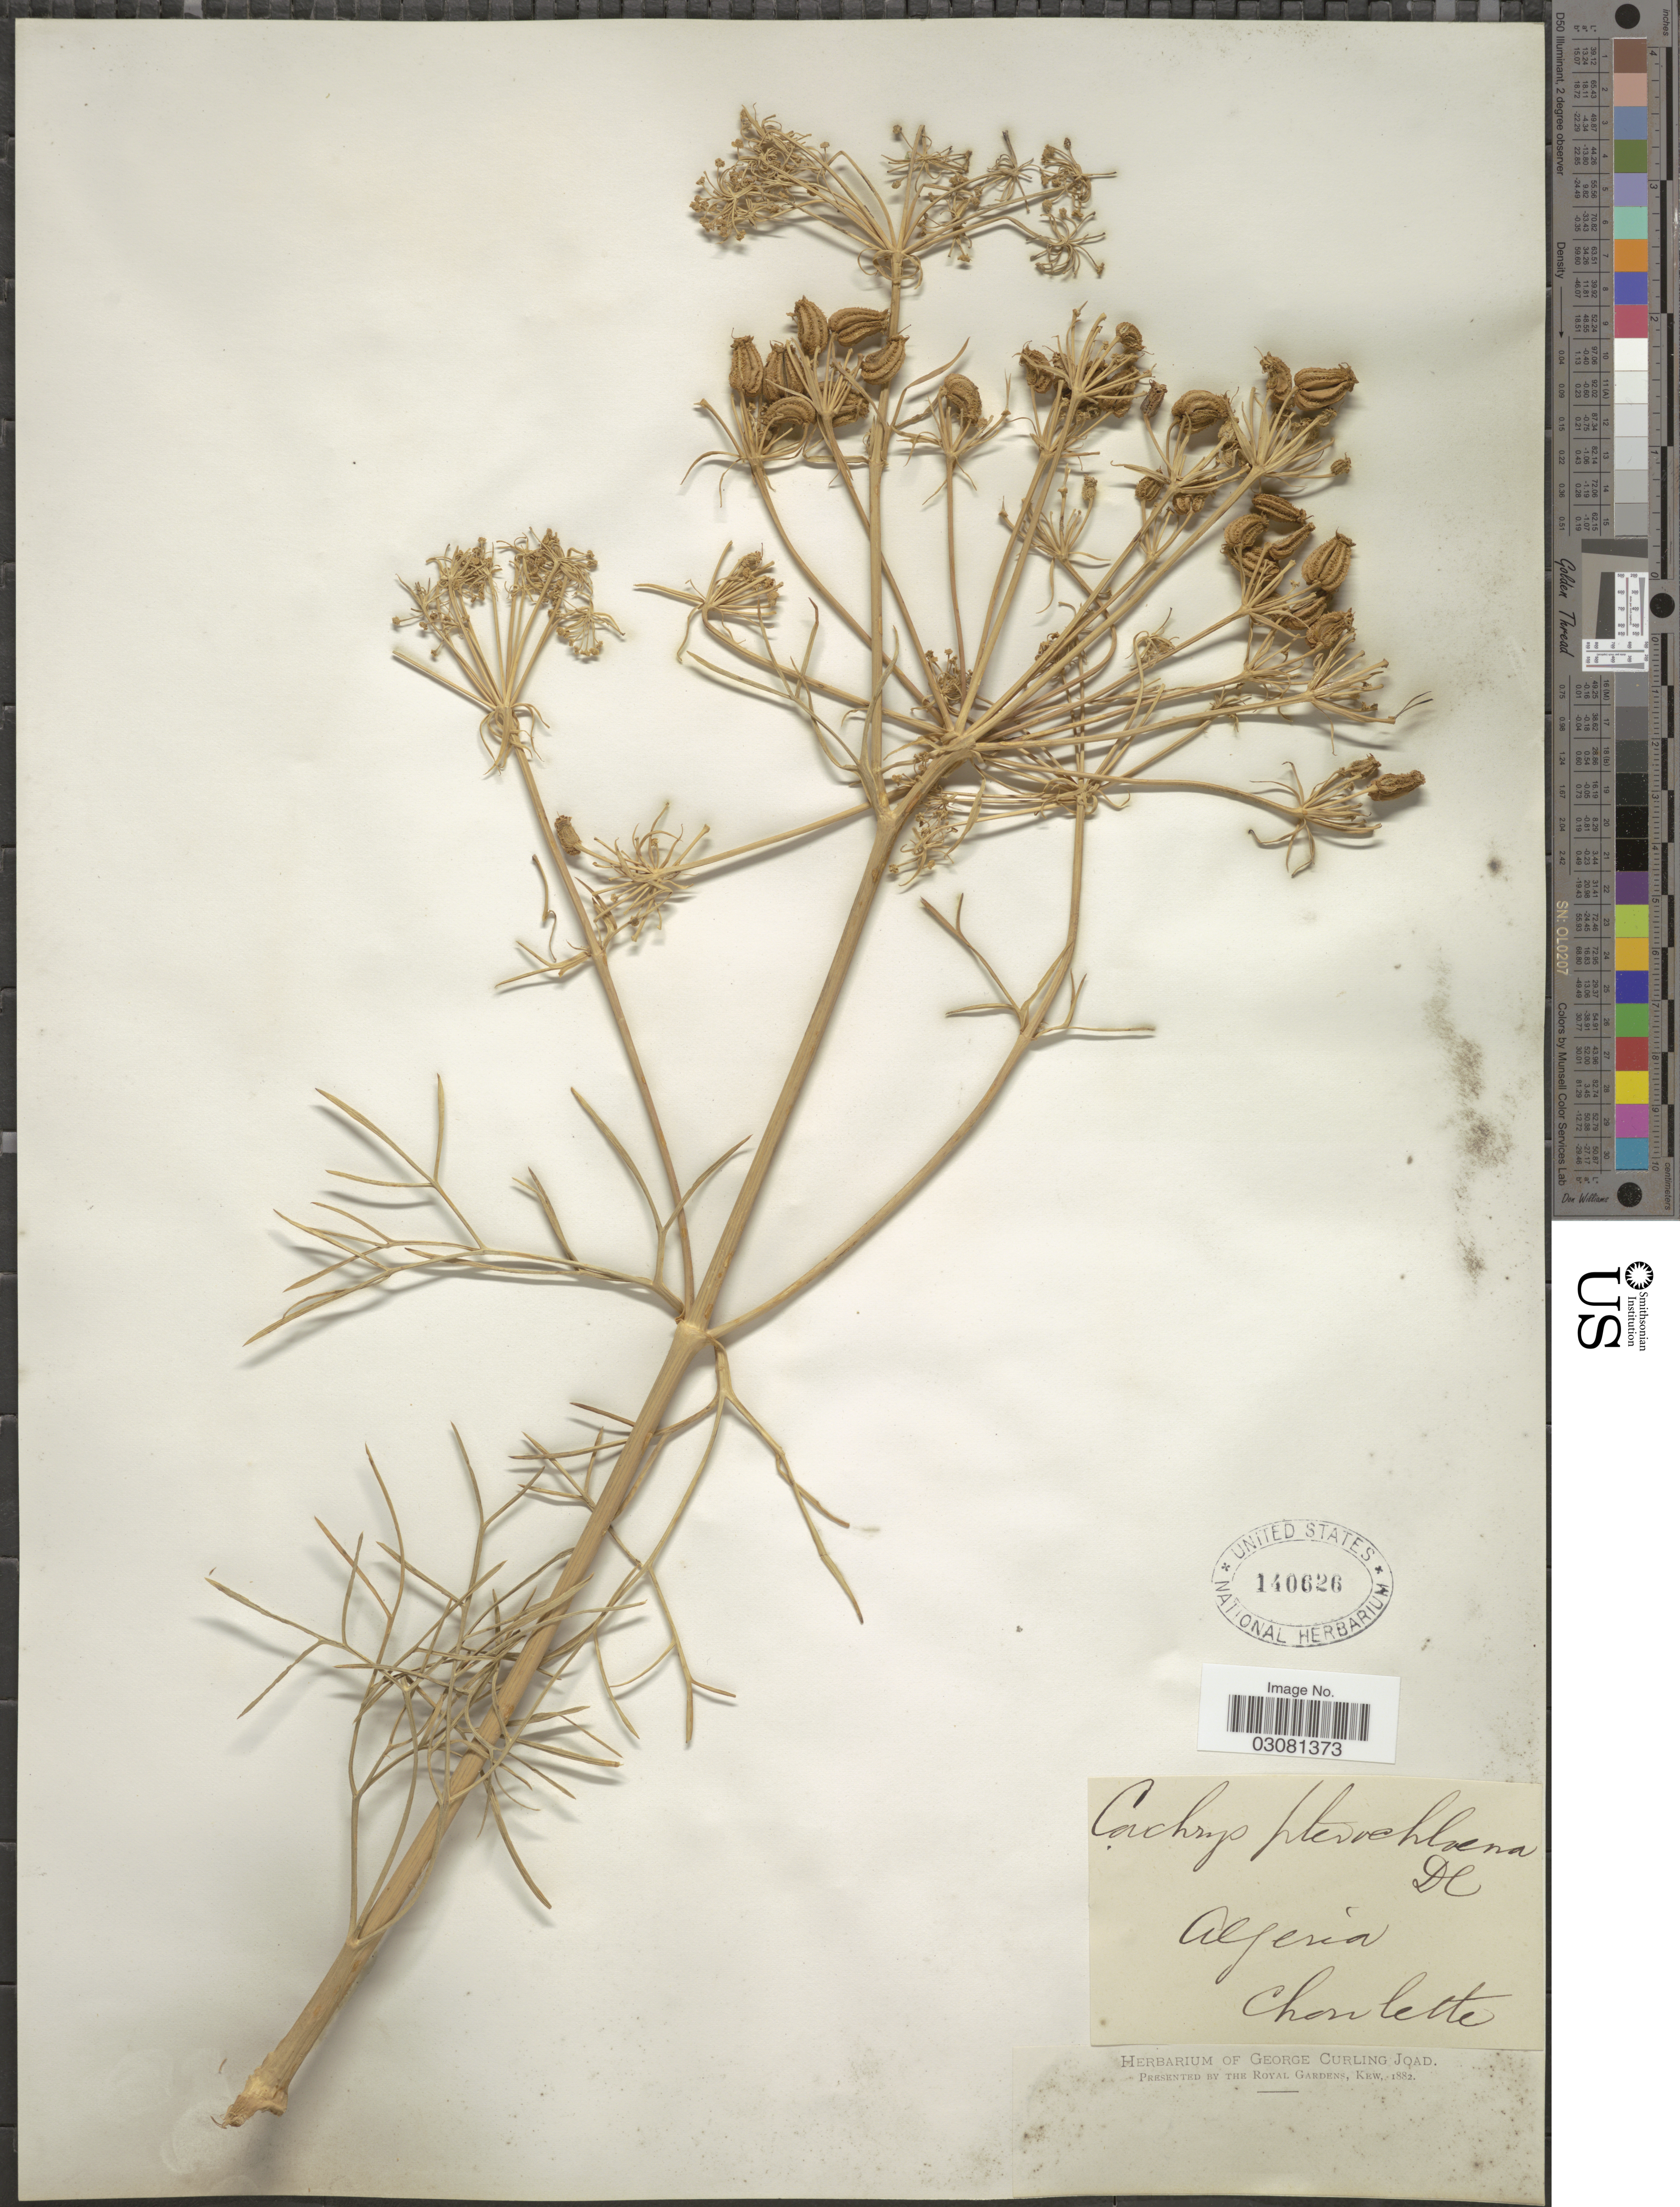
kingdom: Plantae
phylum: Tracheophyta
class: Magnoliopsida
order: Apiales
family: Apiaceae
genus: Cachrys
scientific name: Cachrys sicula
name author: L.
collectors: Choulette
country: Algeria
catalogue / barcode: US 140626